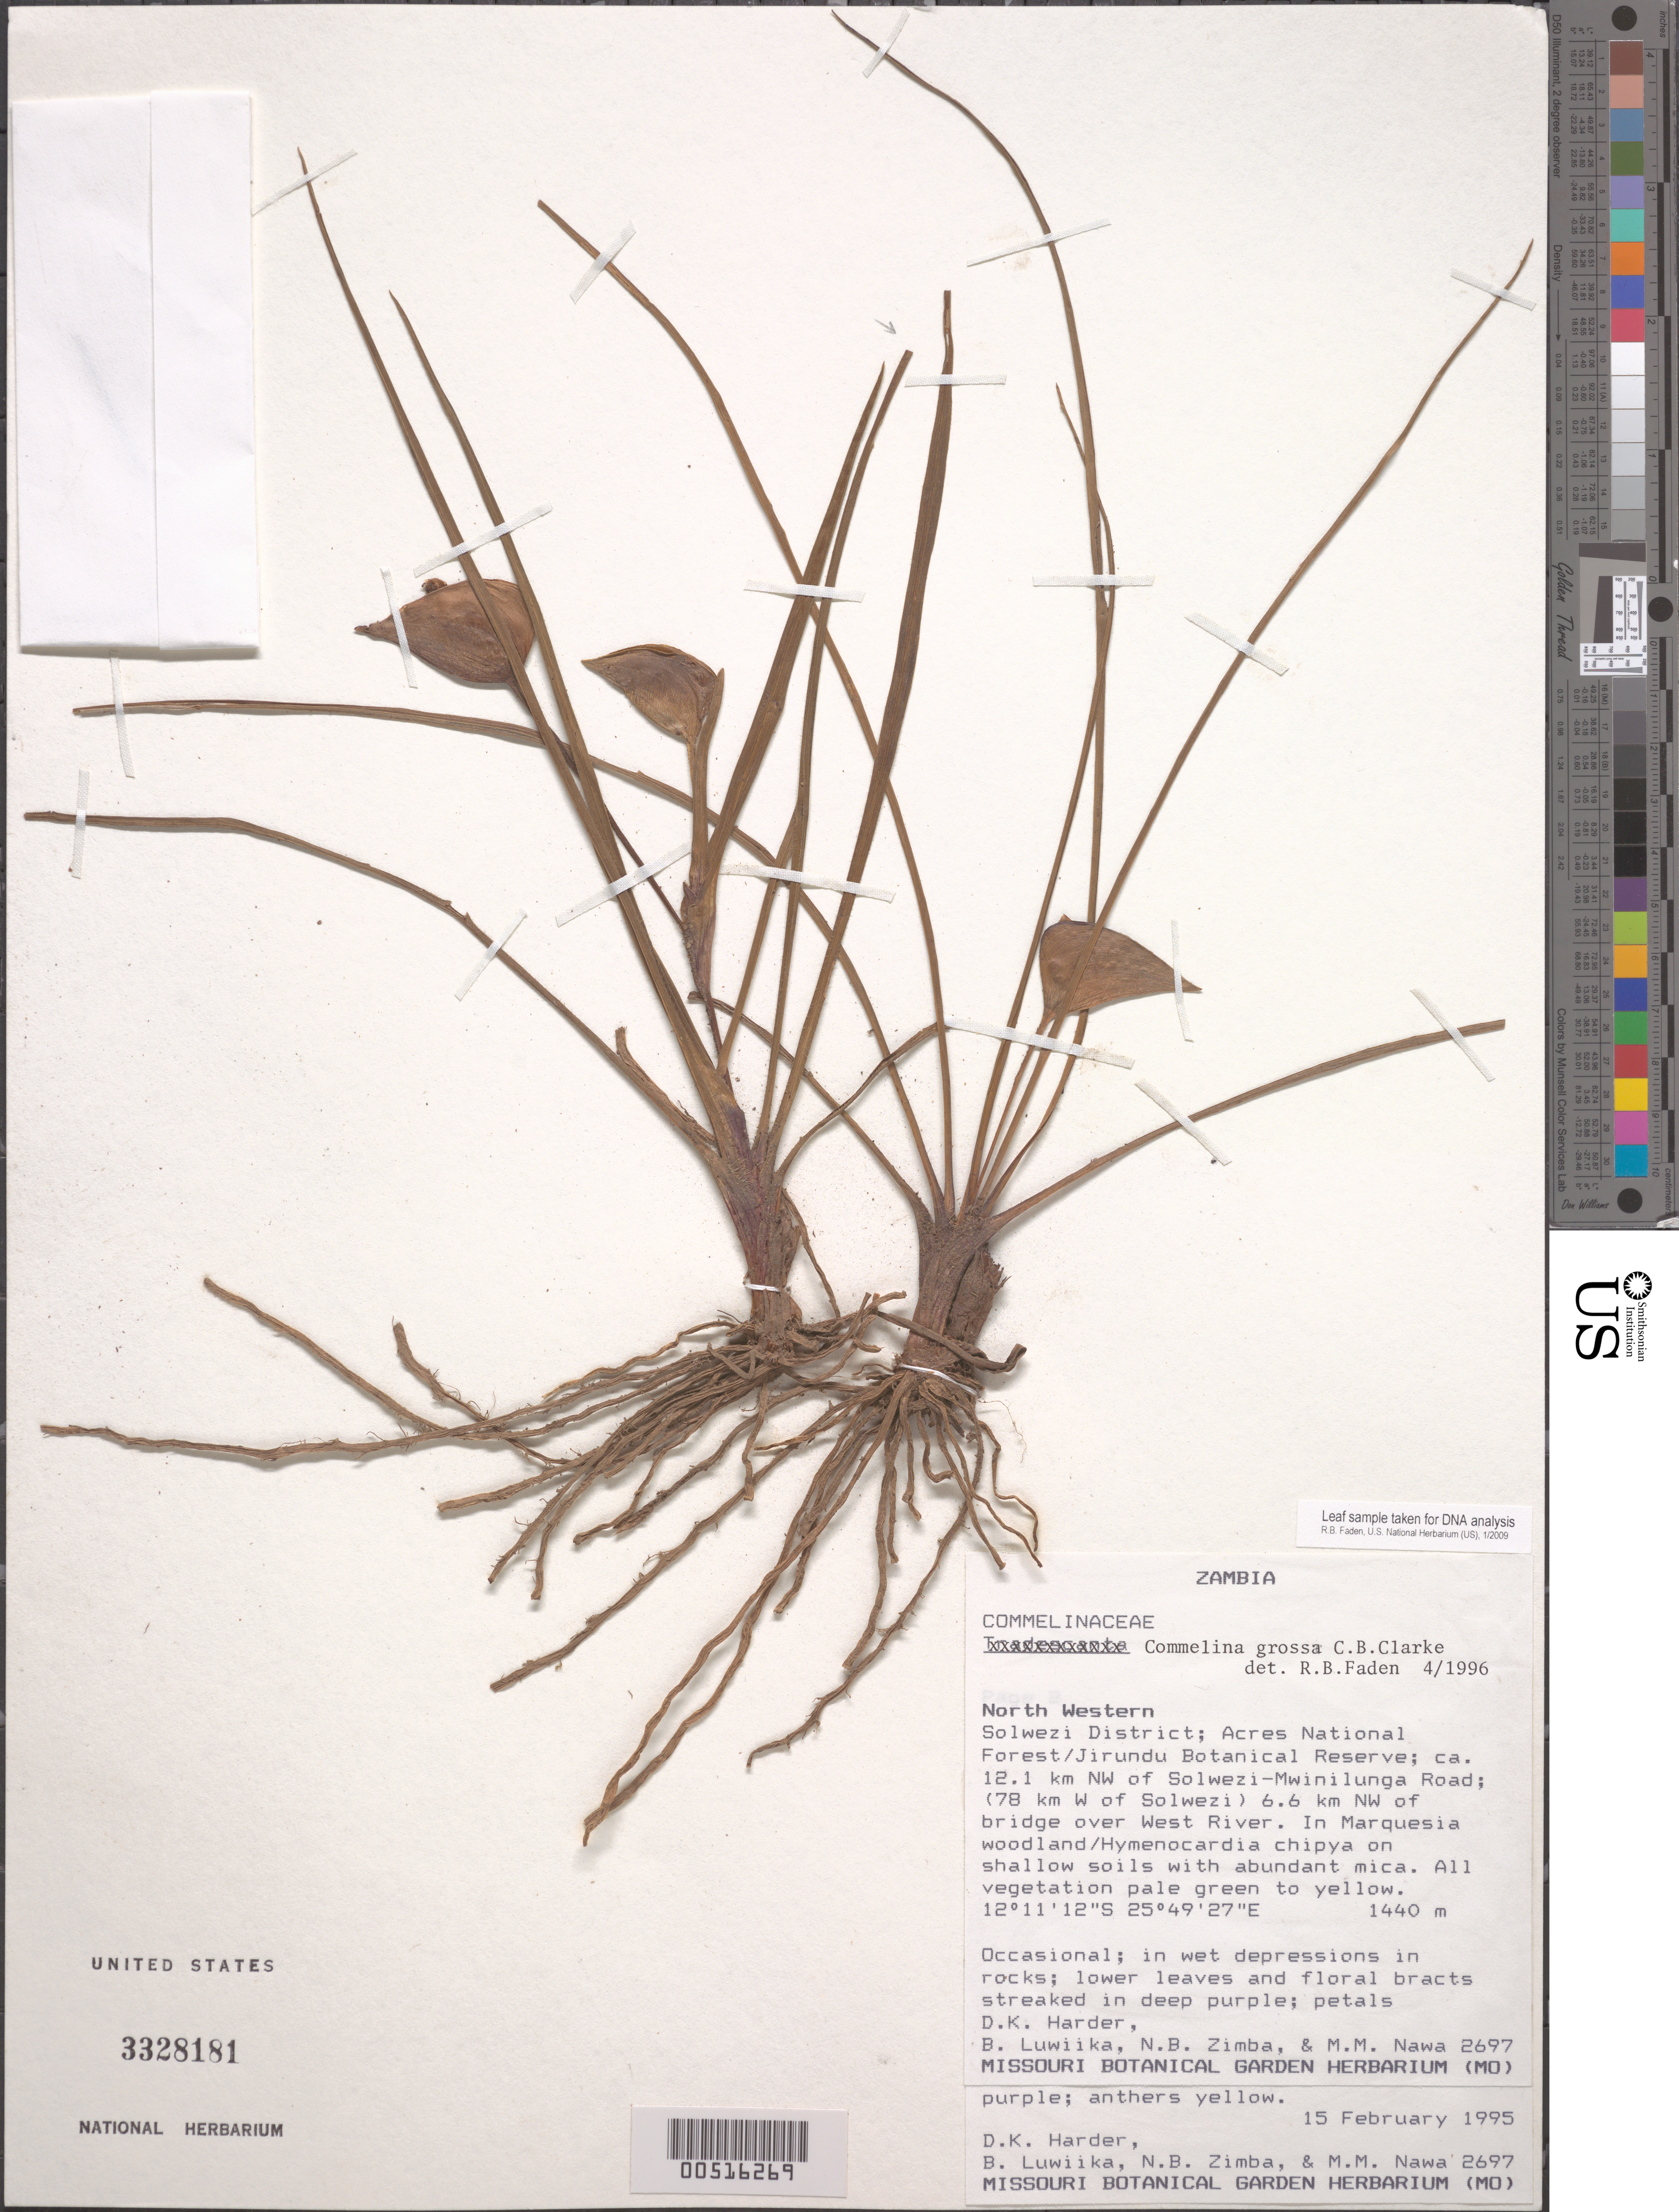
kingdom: Plantae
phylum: Tracheophyta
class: Liliopsida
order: Commelinales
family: Commelinaceae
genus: Commelina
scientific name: Commelina grossa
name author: C.B. Clarke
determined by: Faden, Robert B., (US), Smithsonian Institution - National Museum of Natural History (UNITED STATES)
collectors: D. Harder, B. Luwiika, N. B. Zimba & M. Nawa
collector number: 2697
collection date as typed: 15 Feb 1995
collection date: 1995-02-15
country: Zambia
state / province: North-Western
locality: Solwezi dist., jirundu botaniccal reserve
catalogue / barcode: US 3328181